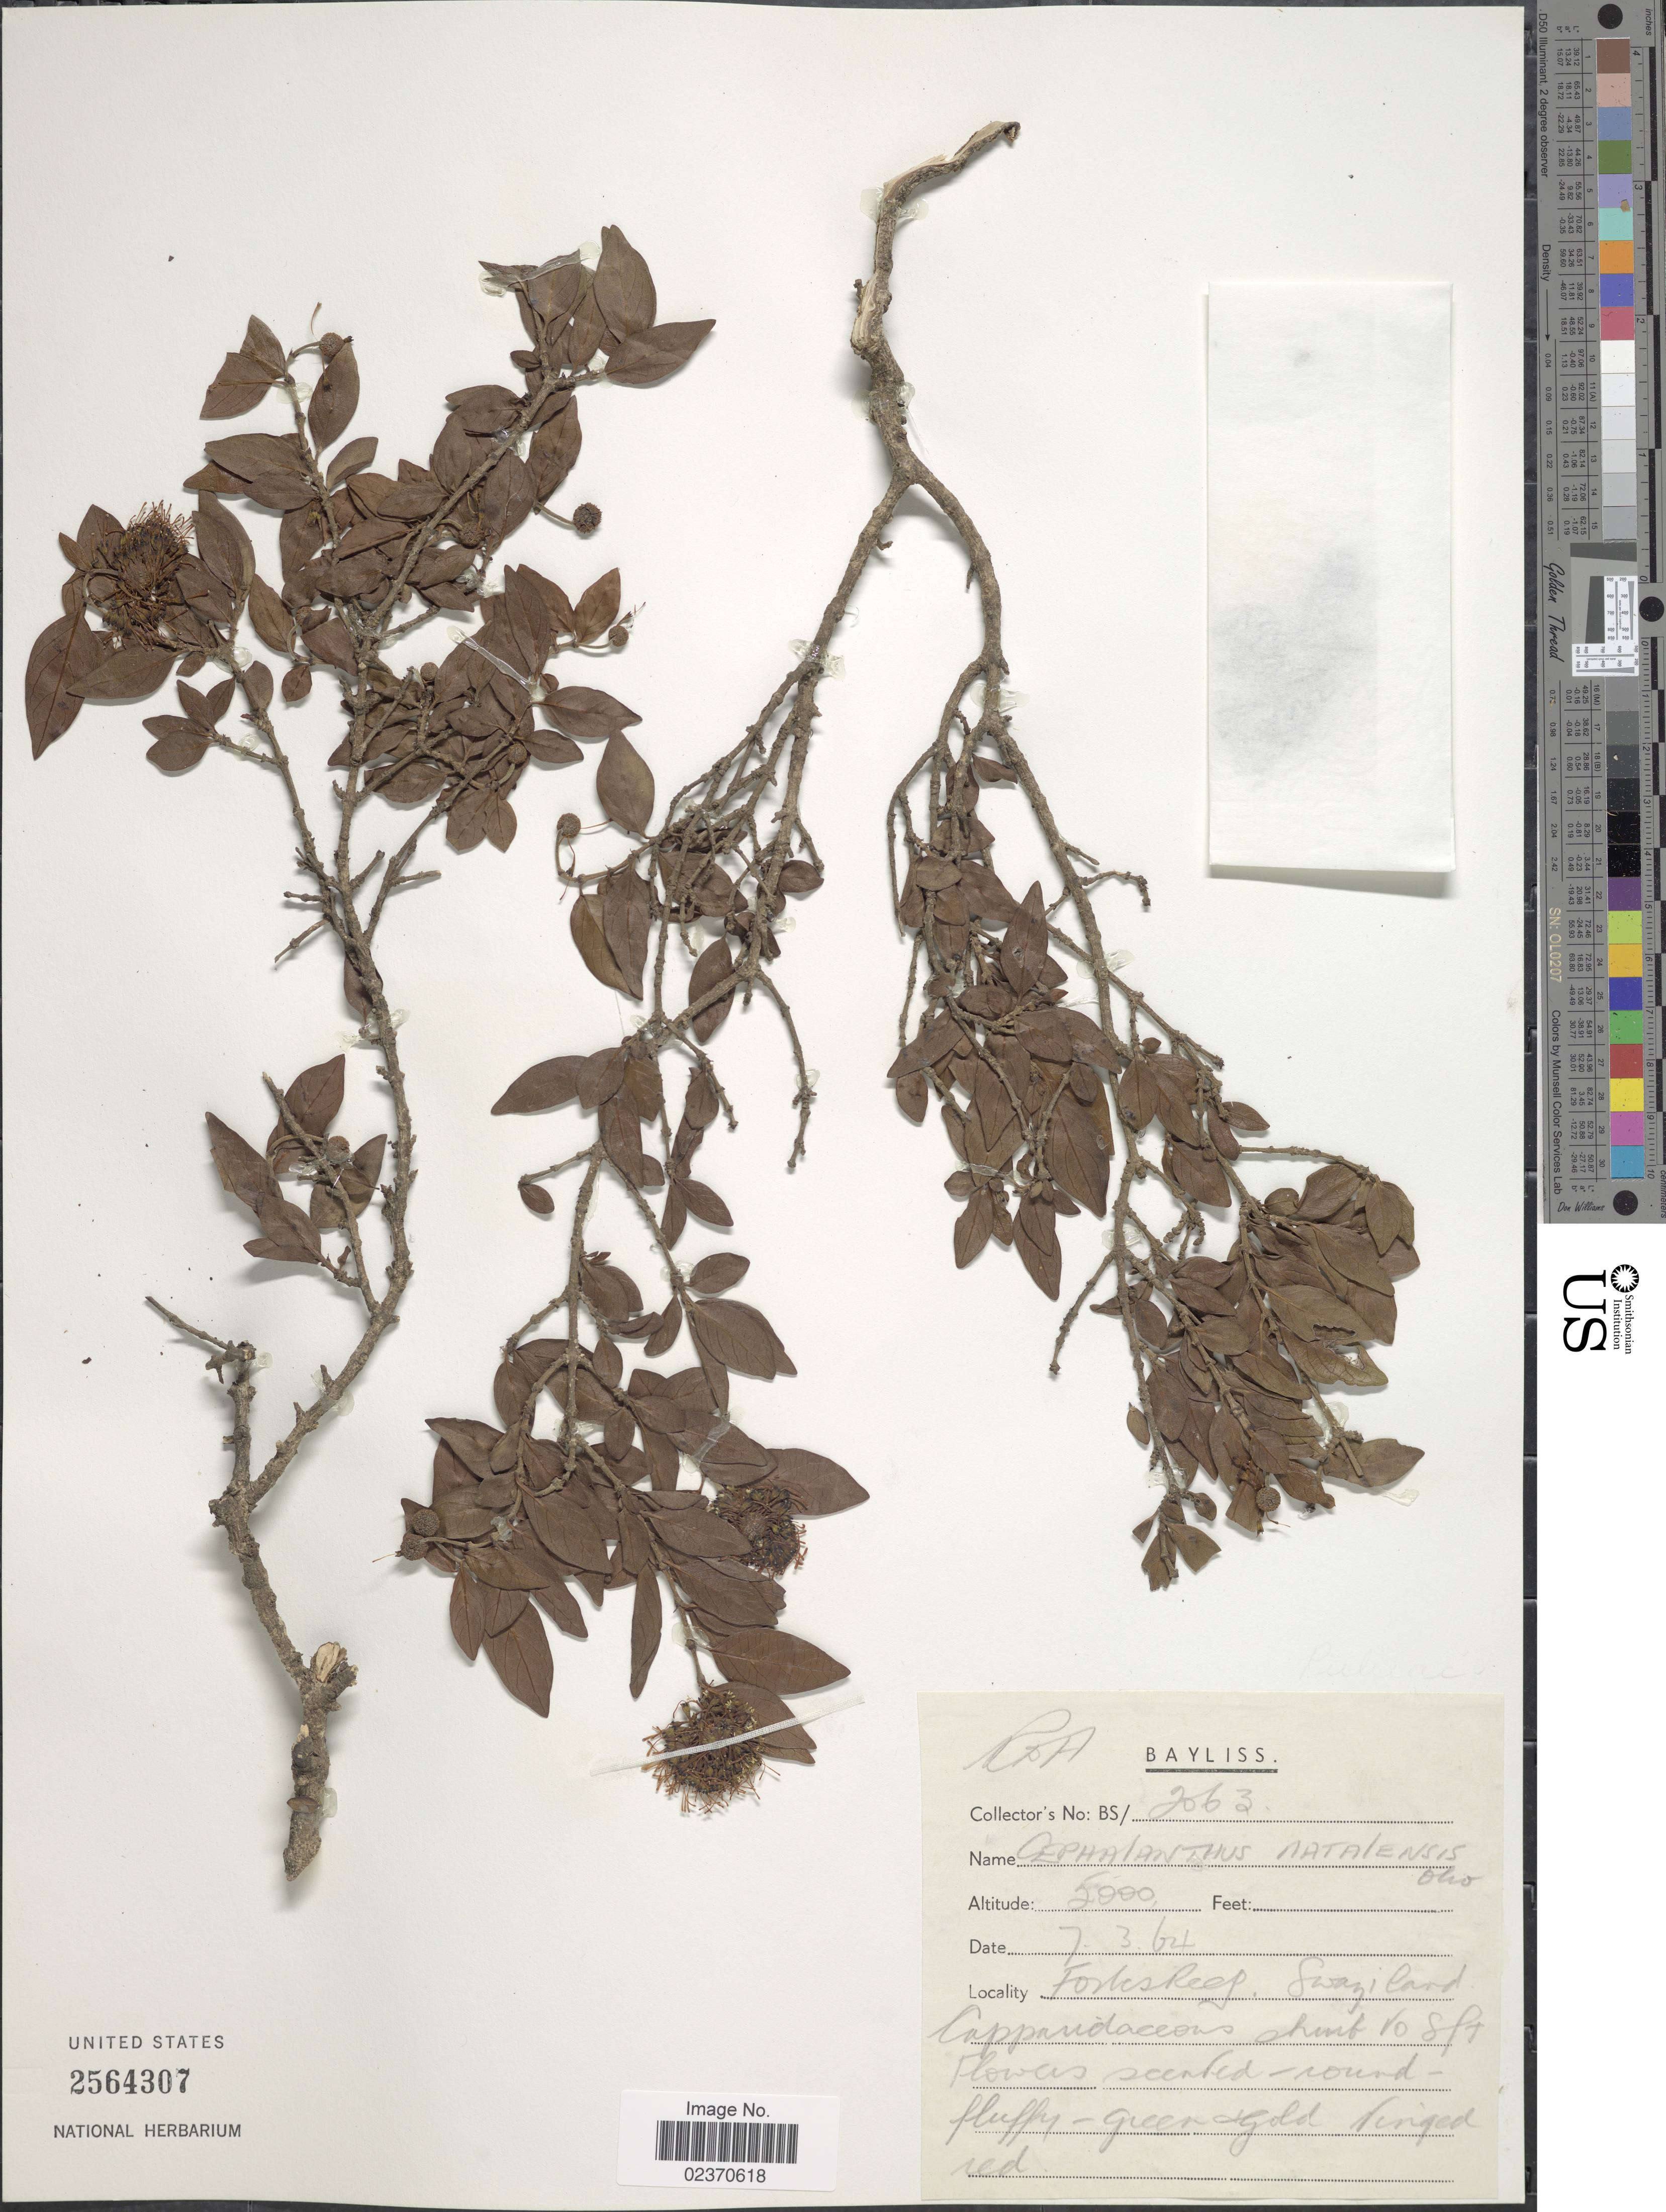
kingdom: Plantae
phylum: Tracheophyta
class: Magnoliopsida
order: Gentianales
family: Rubiaceae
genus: Cephalanthus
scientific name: Cephalanthus natalensis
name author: Oliv.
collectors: Bayliss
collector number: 2063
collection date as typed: Transcribed d/m/y: 7/3/64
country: Eswatini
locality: Fortesberg, Swaziland [interpreted]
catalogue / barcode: US 2564307